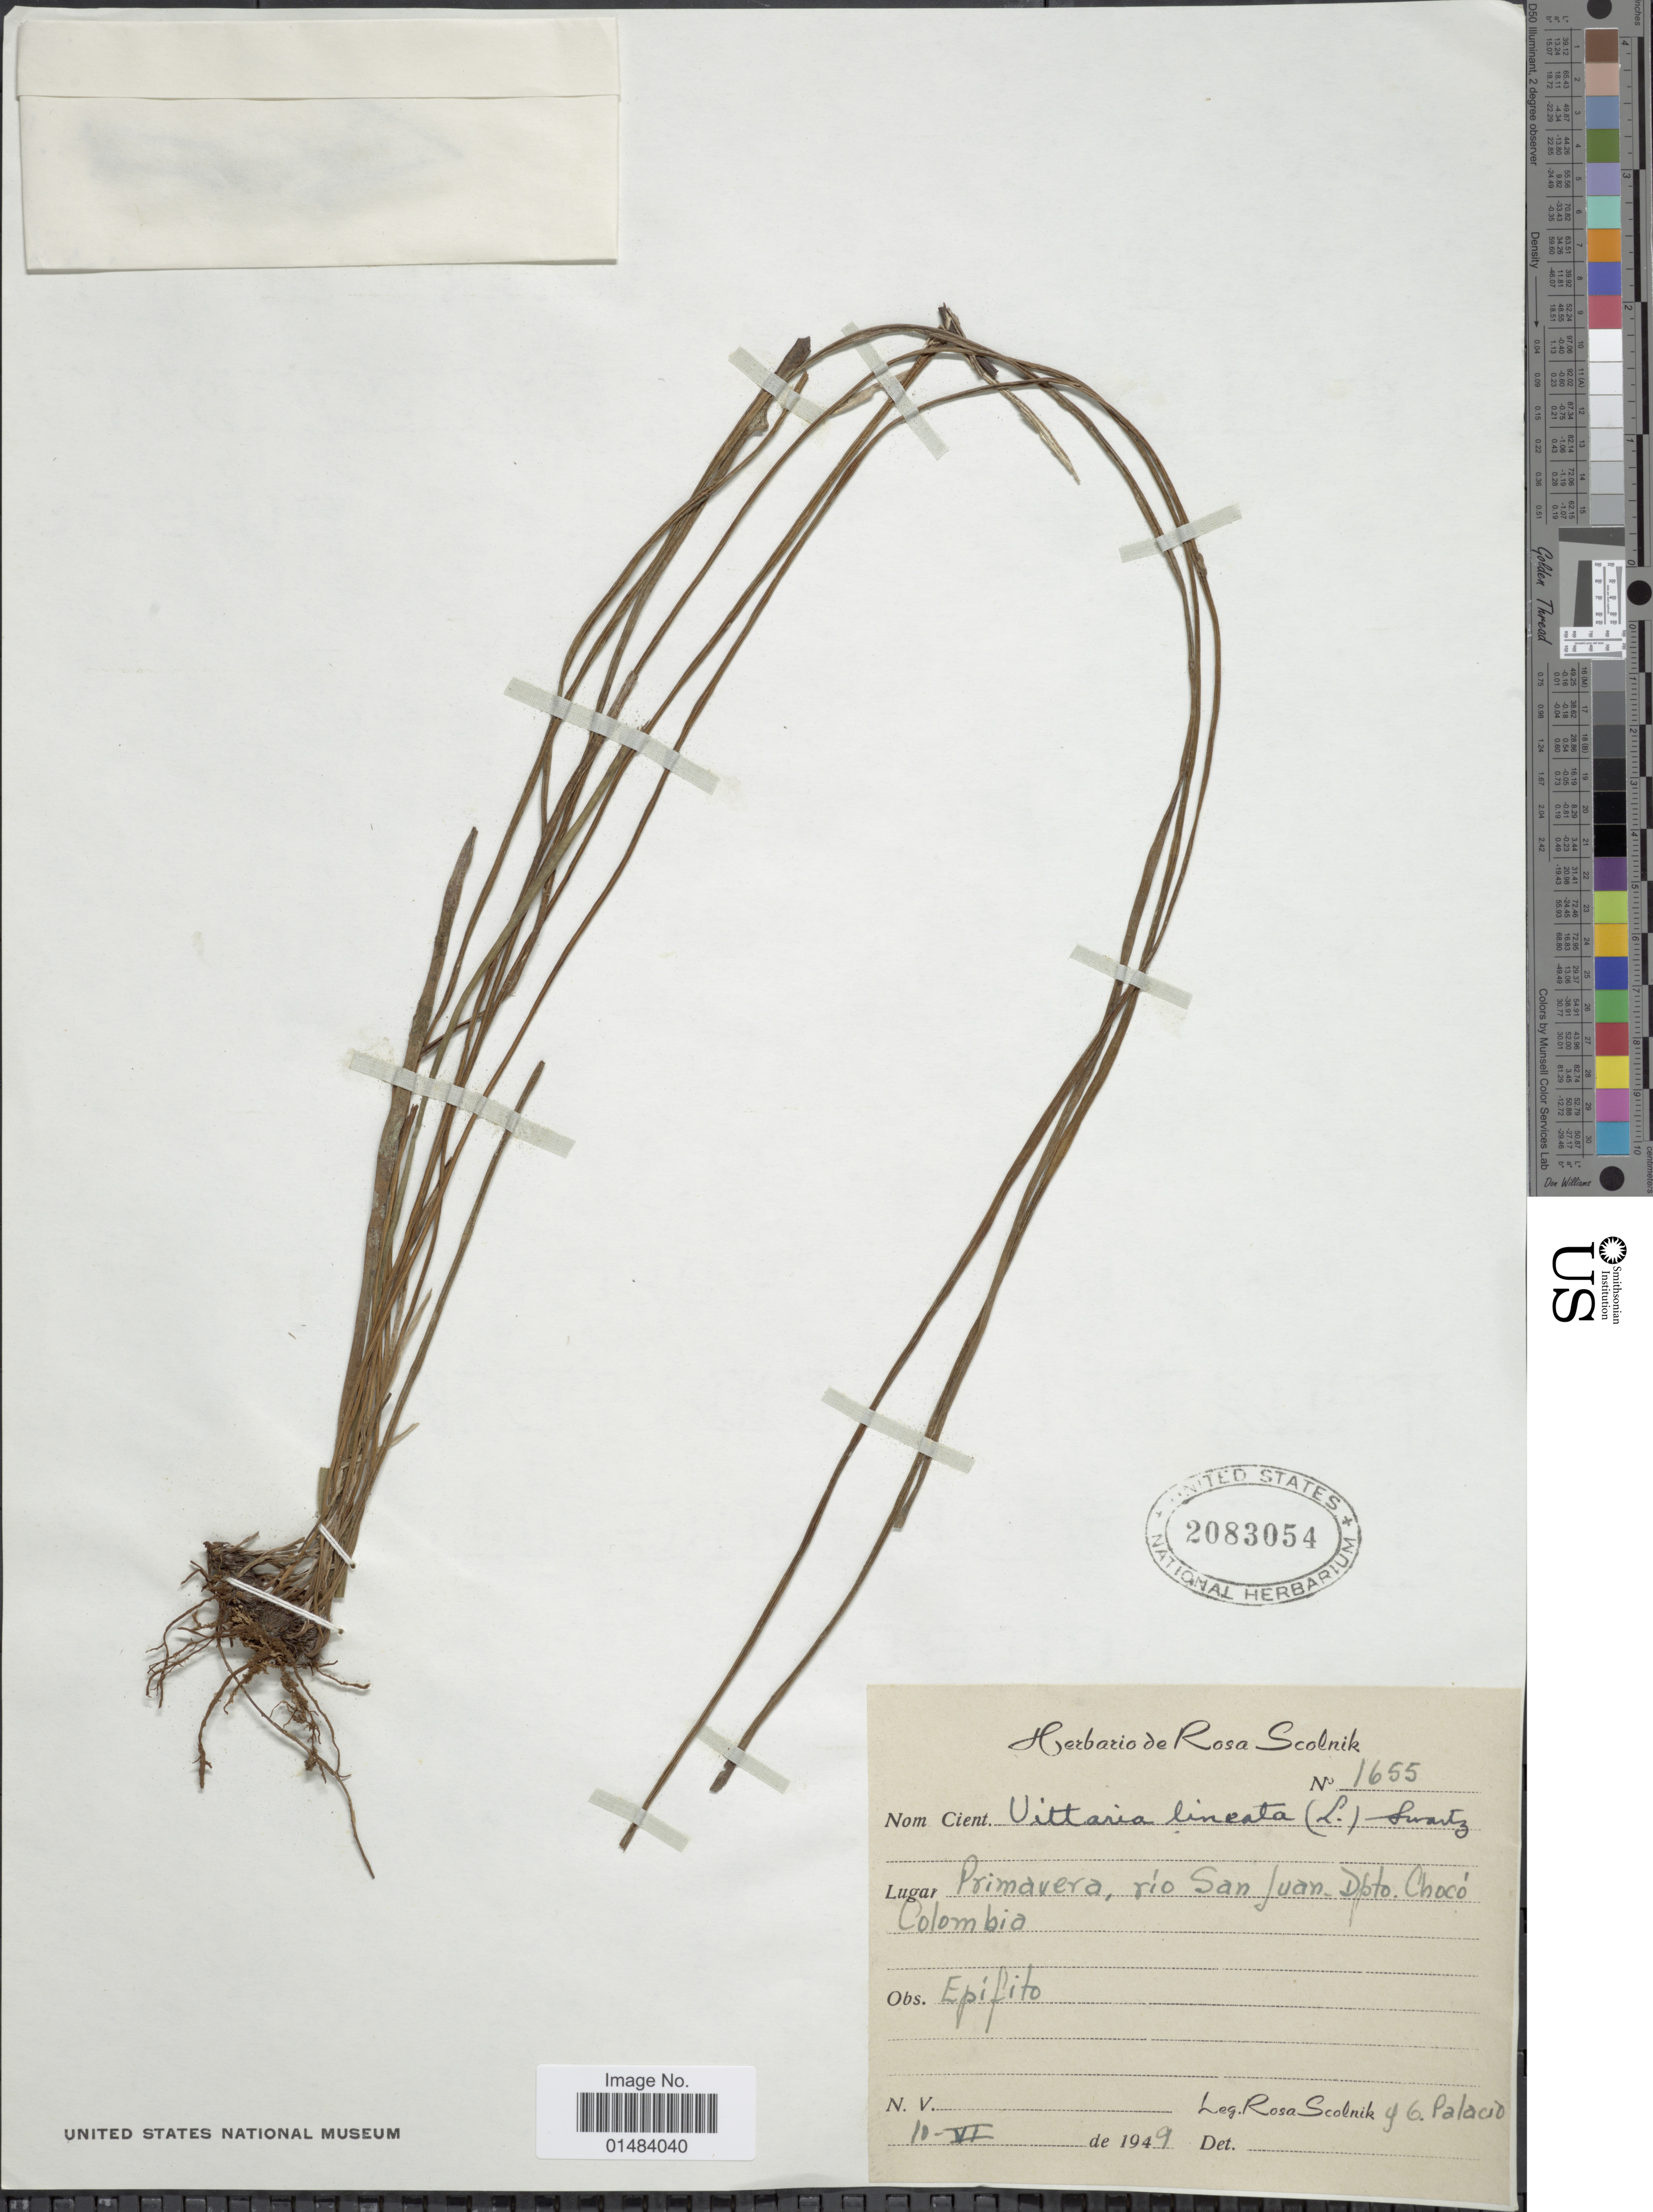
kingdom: Plantae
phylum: Tracheophyta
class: Polypodiopsida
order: Polypodiales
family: Pteridaceae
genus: Vittaria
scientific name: Vittaria lineata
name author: (L.) Sm.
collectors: R. Scolnik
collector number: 1655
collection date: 1949-06-10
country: Colombia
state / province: Chocó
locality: Lugar. Primavera, rio San Juan, Dpto. Chocó.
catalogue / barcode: US 2083054